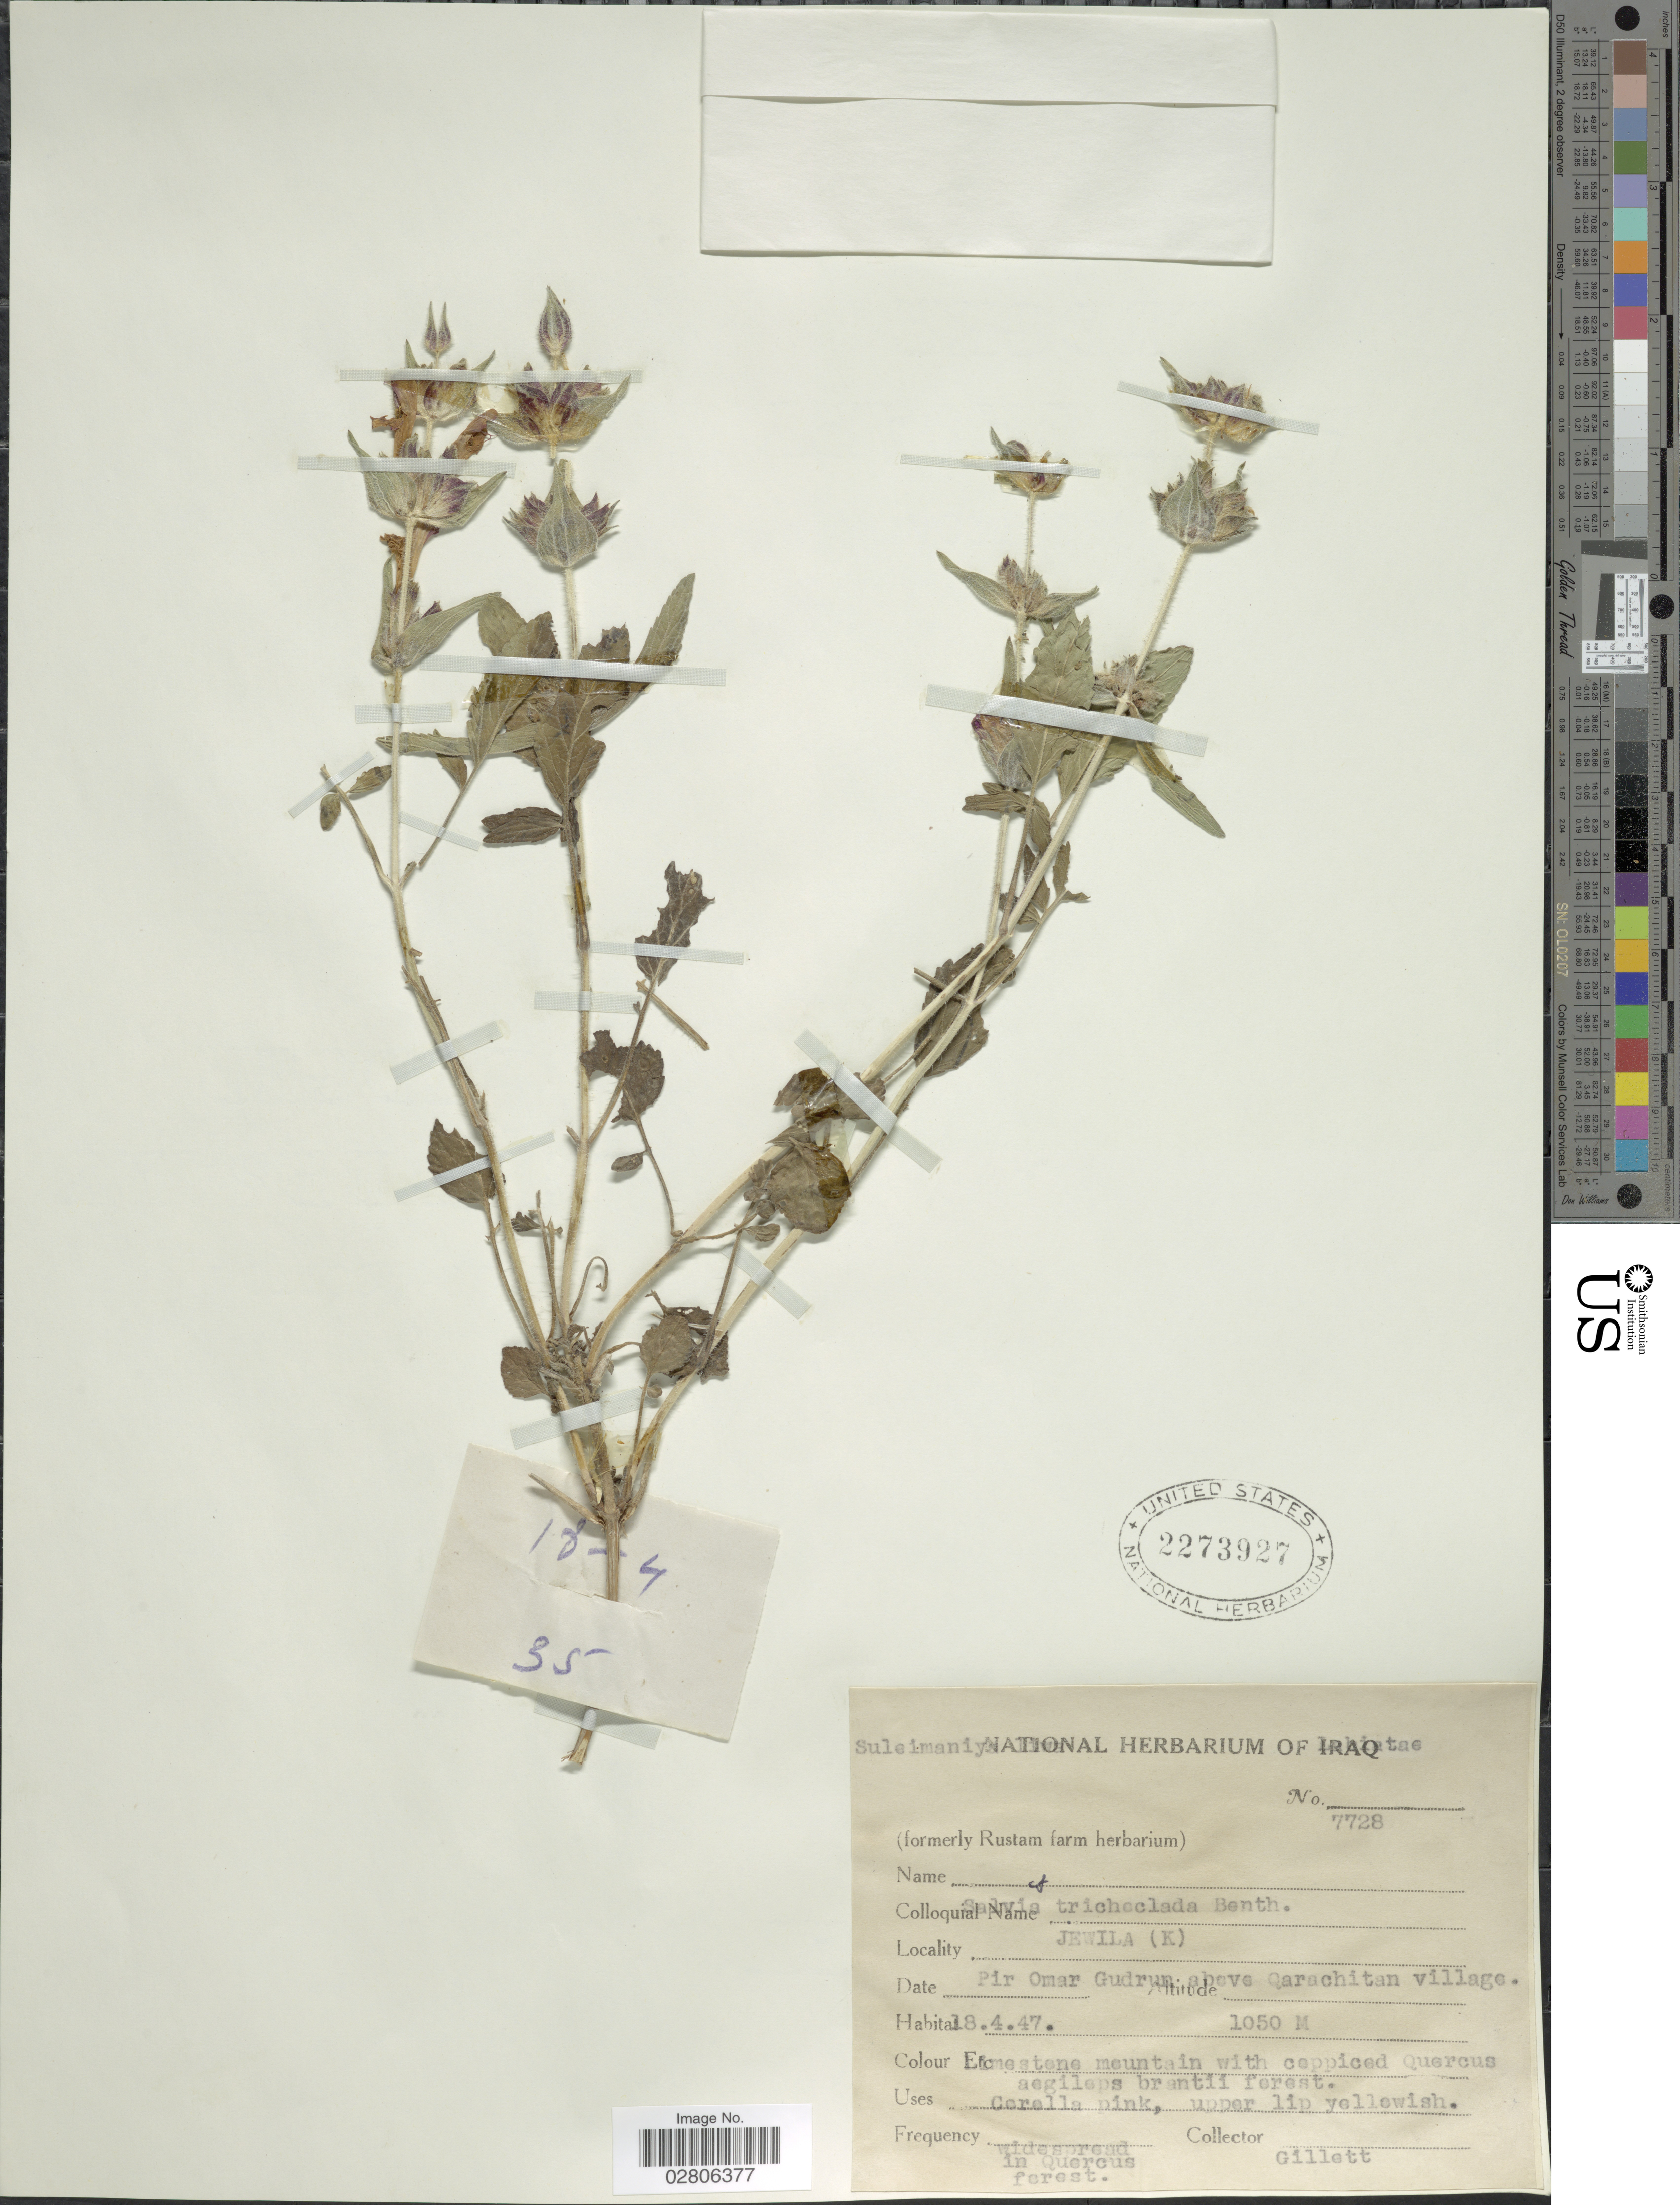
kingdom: Plantae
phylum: Tracheophyta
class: Magnoliopsida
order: Lamiales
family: Lamiaceae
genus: Salvia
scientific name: Salvia trichoclada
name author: Benth.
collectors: Gillett, --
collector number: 7728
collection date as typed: Transcribed d/m/y: 18/4/47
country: Iraq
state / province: As Sulaymānīyah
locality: Suleimaniya liwa. Jewila (K). Pir Omar Gudrun above Qarachitan village.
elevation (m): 1050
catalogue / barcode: US 2273927